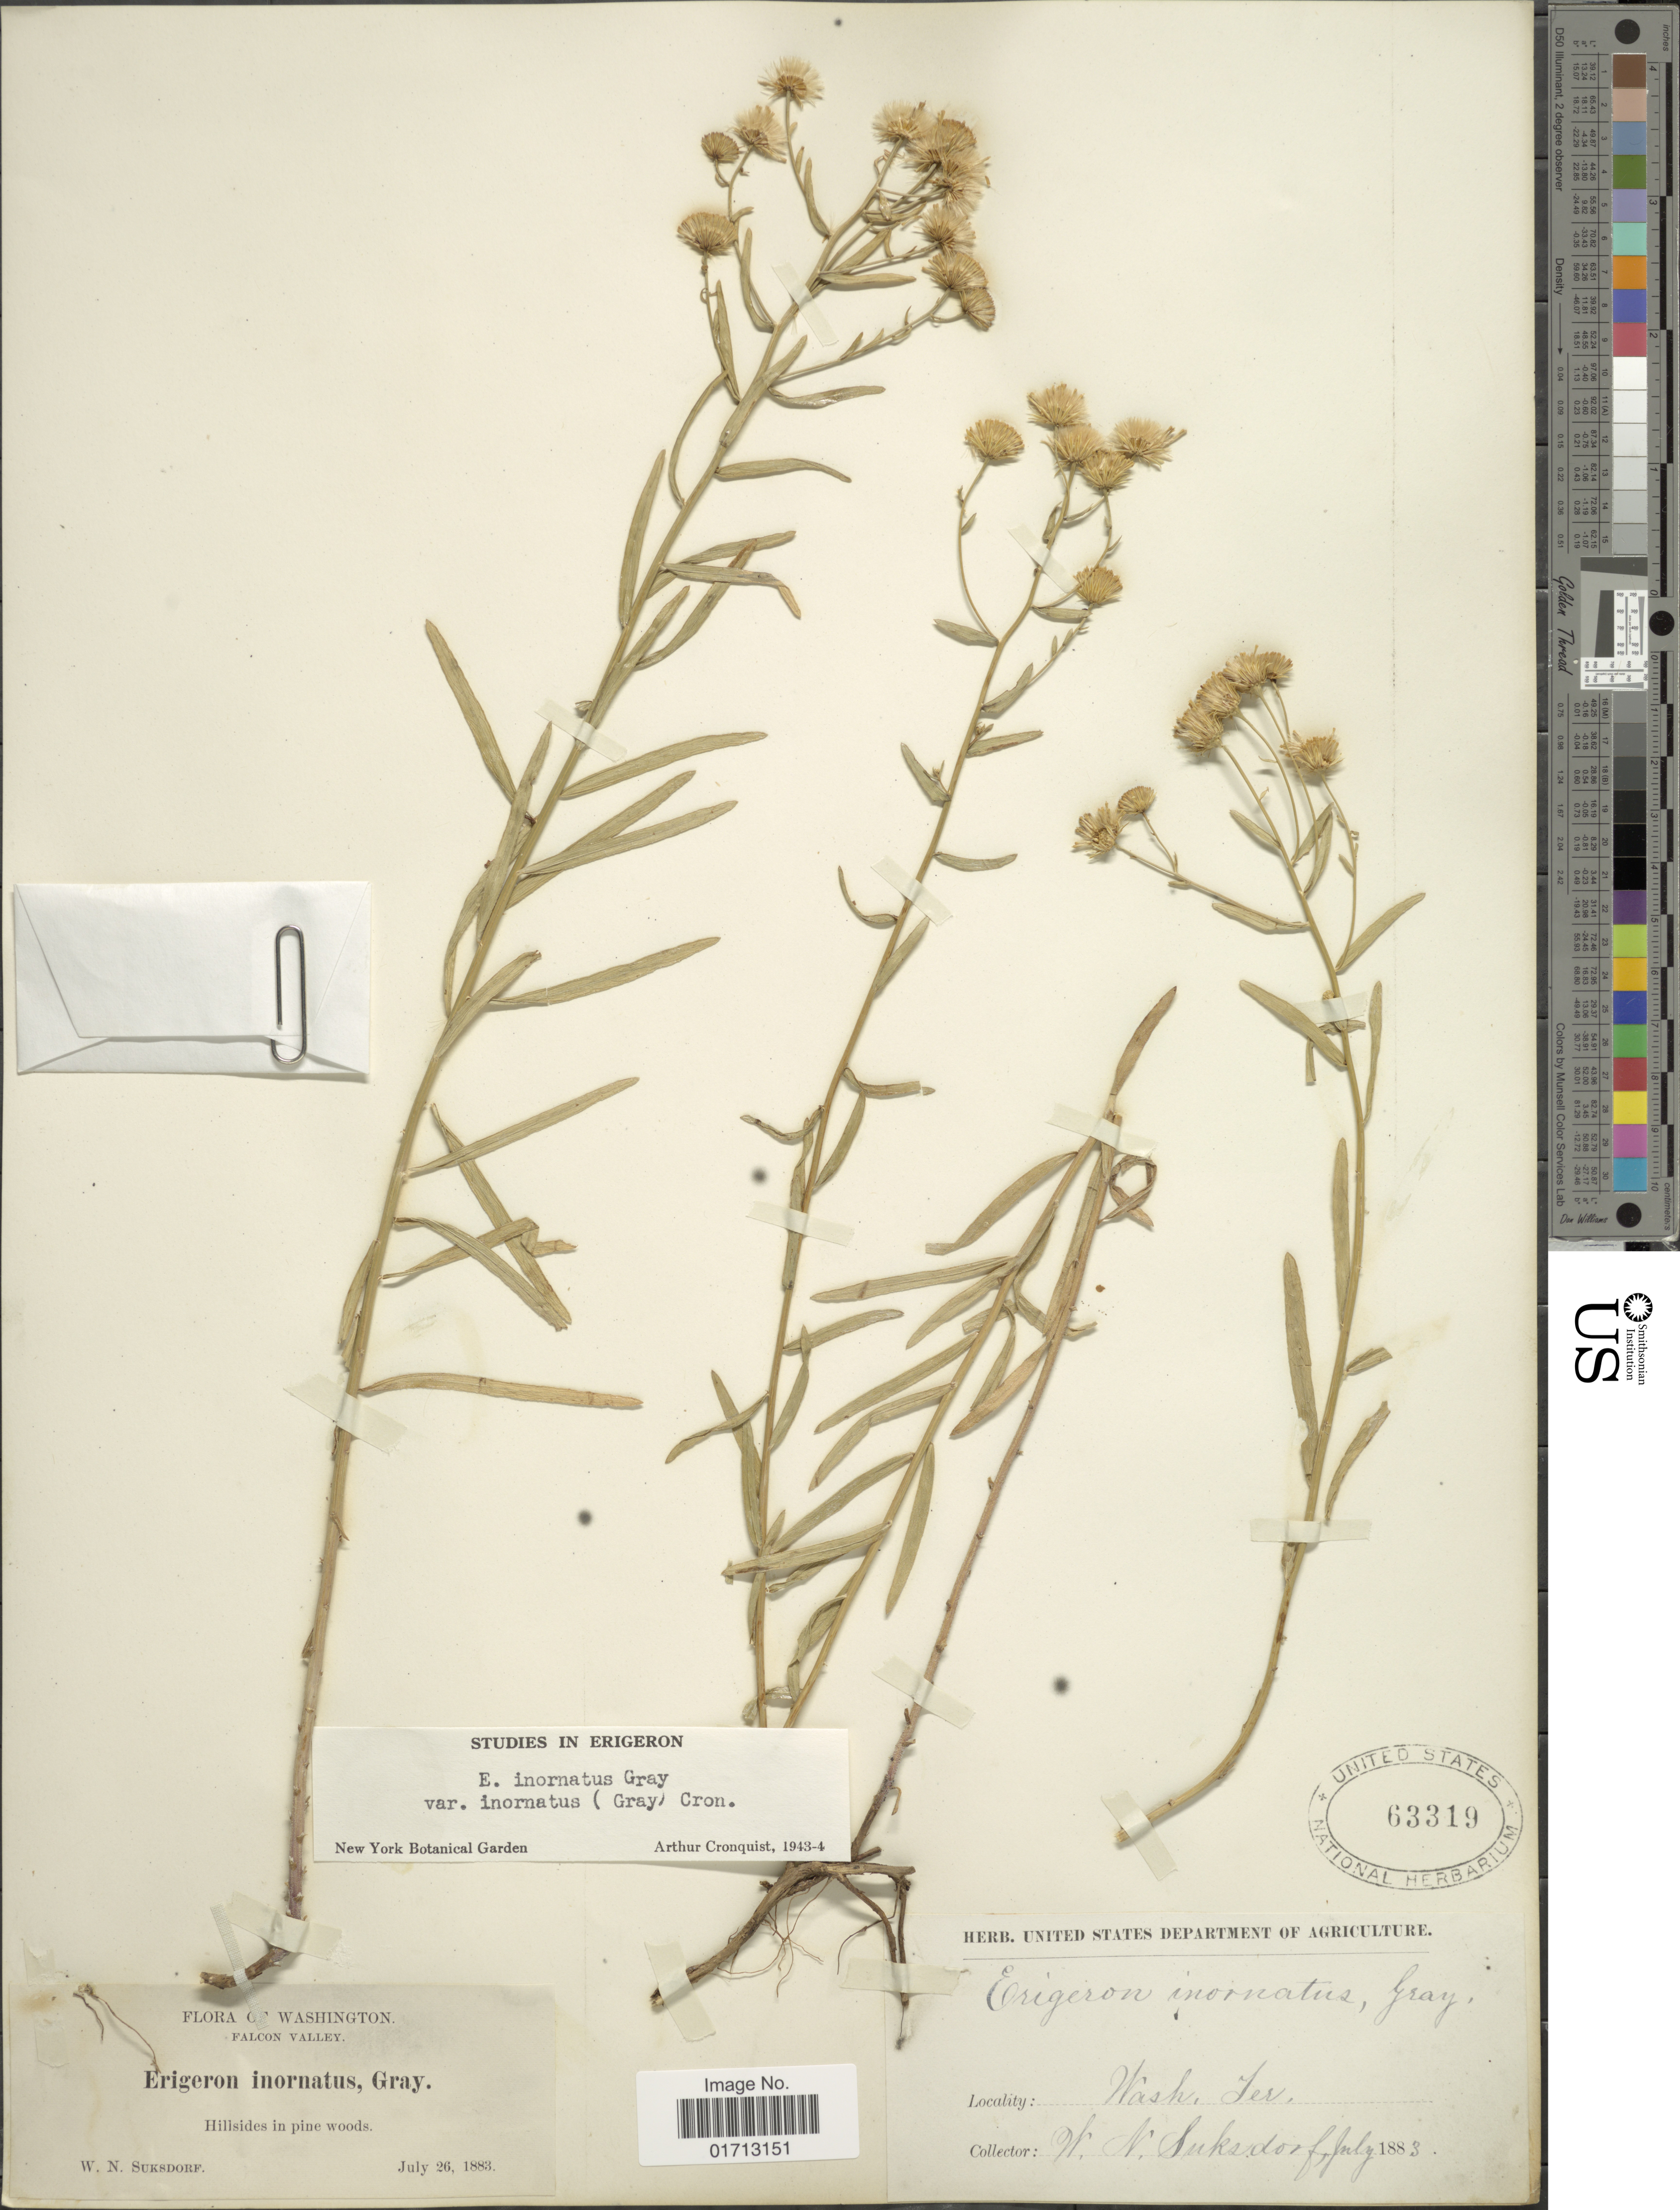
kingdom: Plantae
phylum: Tracheophyta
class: Magnoliopsida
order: Asterales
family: Asteraceae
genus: Erigeron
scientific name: Erigeron inornatus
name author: (A. Gray) A. Gray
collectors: W. N. Suksdorf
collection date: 1883-07-26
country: United States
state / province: Washington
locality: Falcon ? County, Hillsides in pine woods.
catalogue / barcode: US 63319